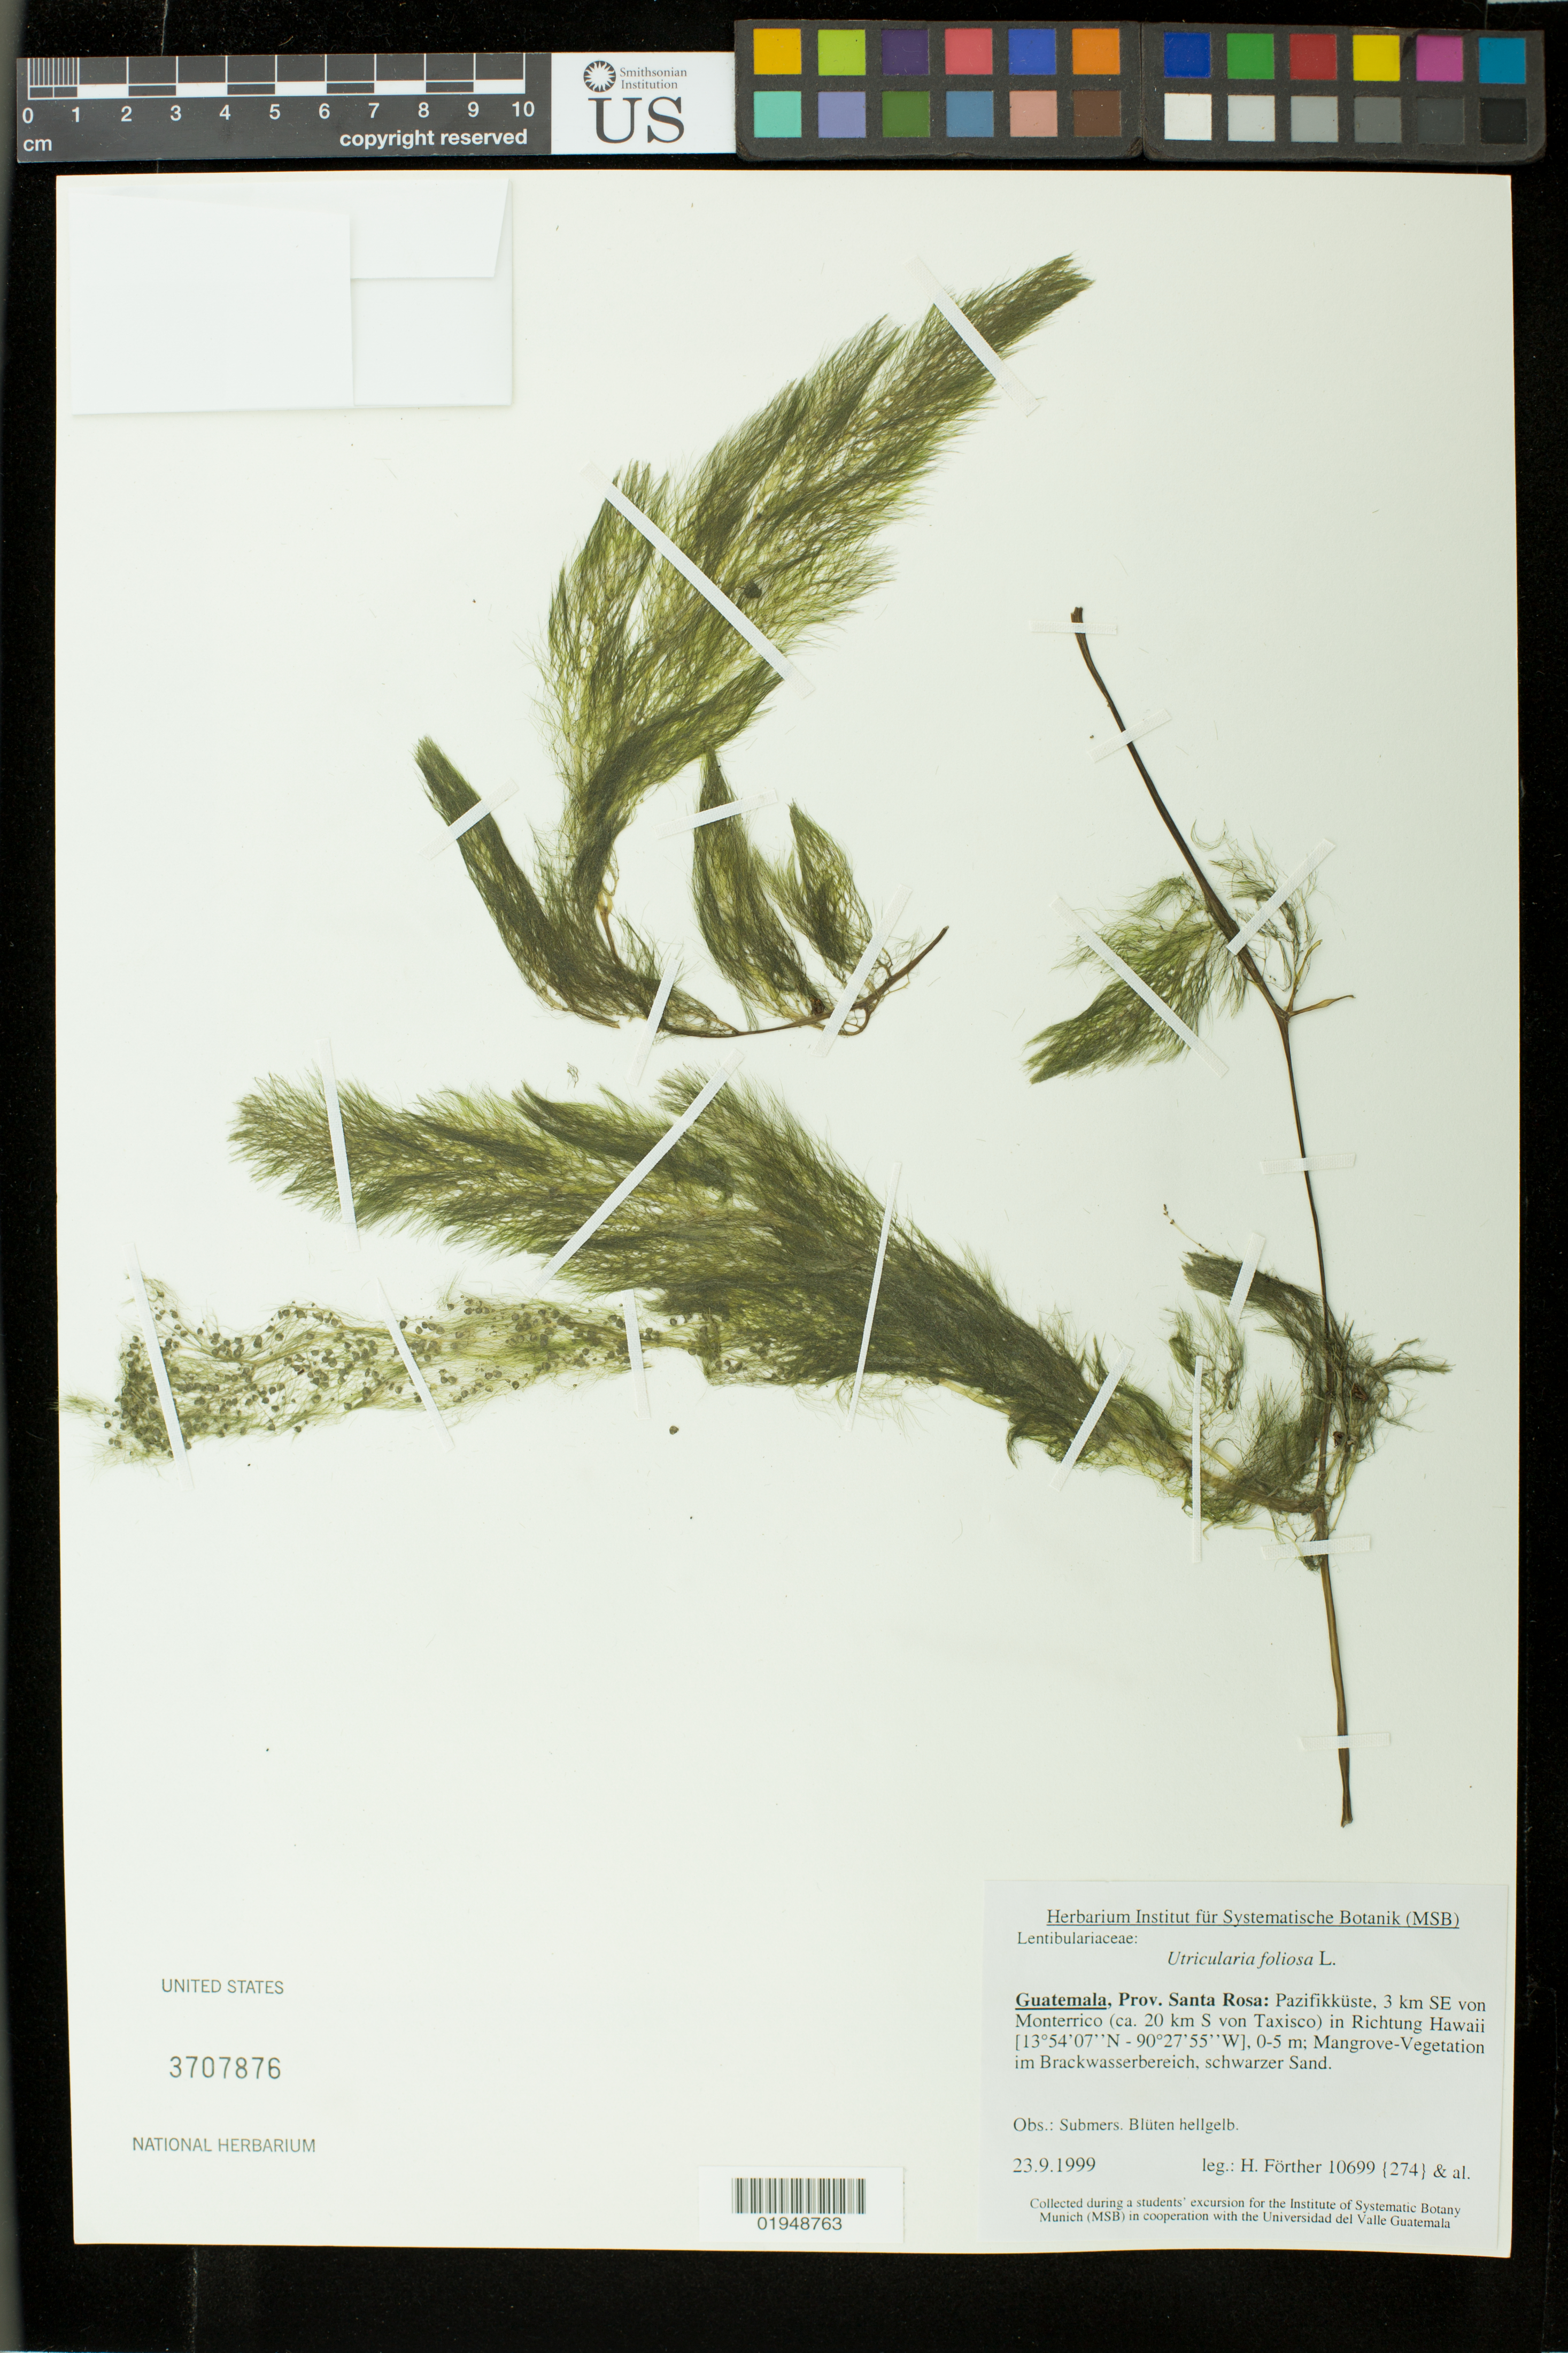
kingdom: Plantae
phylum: Tracheophyta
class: Magnoliopsida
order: Lamiales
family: Lentibulariaceae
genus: Utricularia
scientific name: Utricularia foliosa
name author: L.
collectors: H. Förther & et al.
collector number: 10699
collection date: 1999-09-23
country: Guatemala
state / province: Santa Rosa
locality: Pazifikküste, 3 km Se von Monterrico (ca. 20 km S von Taxisco) in Richtung Hawaii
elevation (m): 0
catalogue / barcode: US 3707876